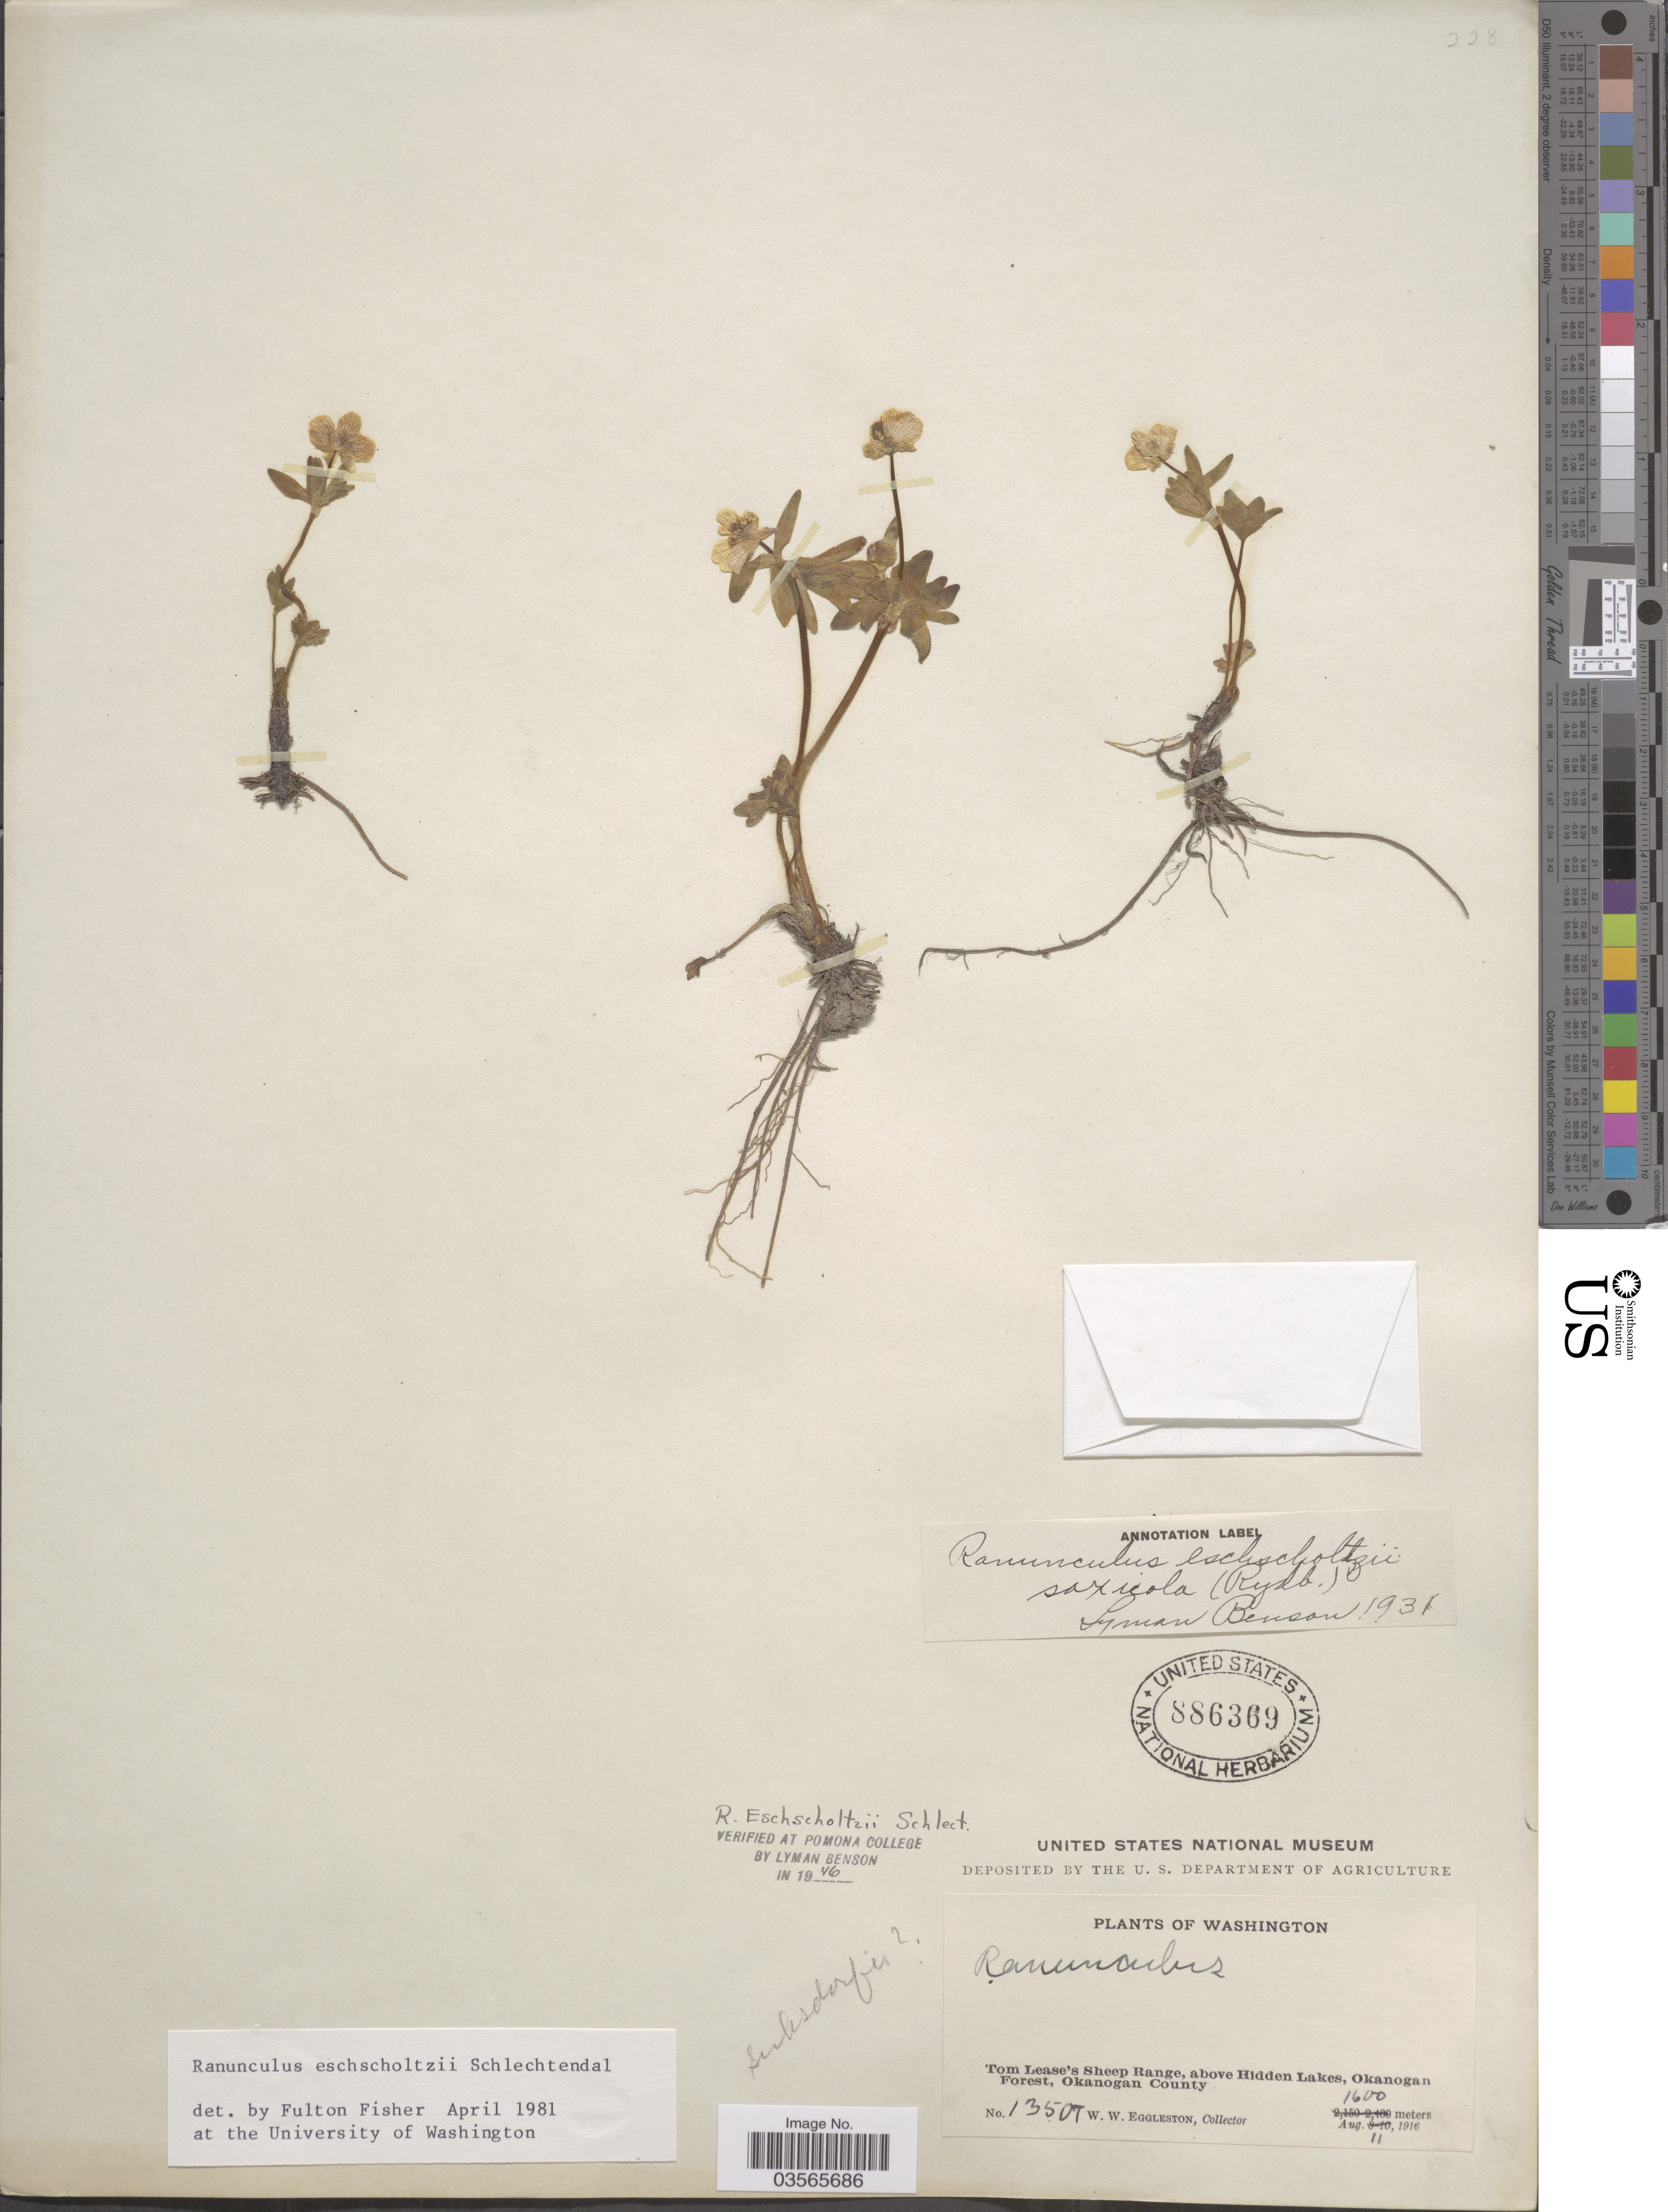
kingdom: Plantae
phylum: Tracheophyta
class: Magnoliopsida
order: Ranunculales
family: Ranunculaceae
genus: Ranunculus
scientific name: Ranunculus eschscholtzii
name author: Schltdl.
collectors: W. W. Eggleston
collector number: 13507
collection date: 1916-08-11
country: United States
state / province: Washington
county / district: Okanogan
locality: Tom Lease's Sheep Range, above Hidden Lakes, Okanogan Forest, Okanogan County.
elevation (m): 1600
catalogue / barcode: US 886369